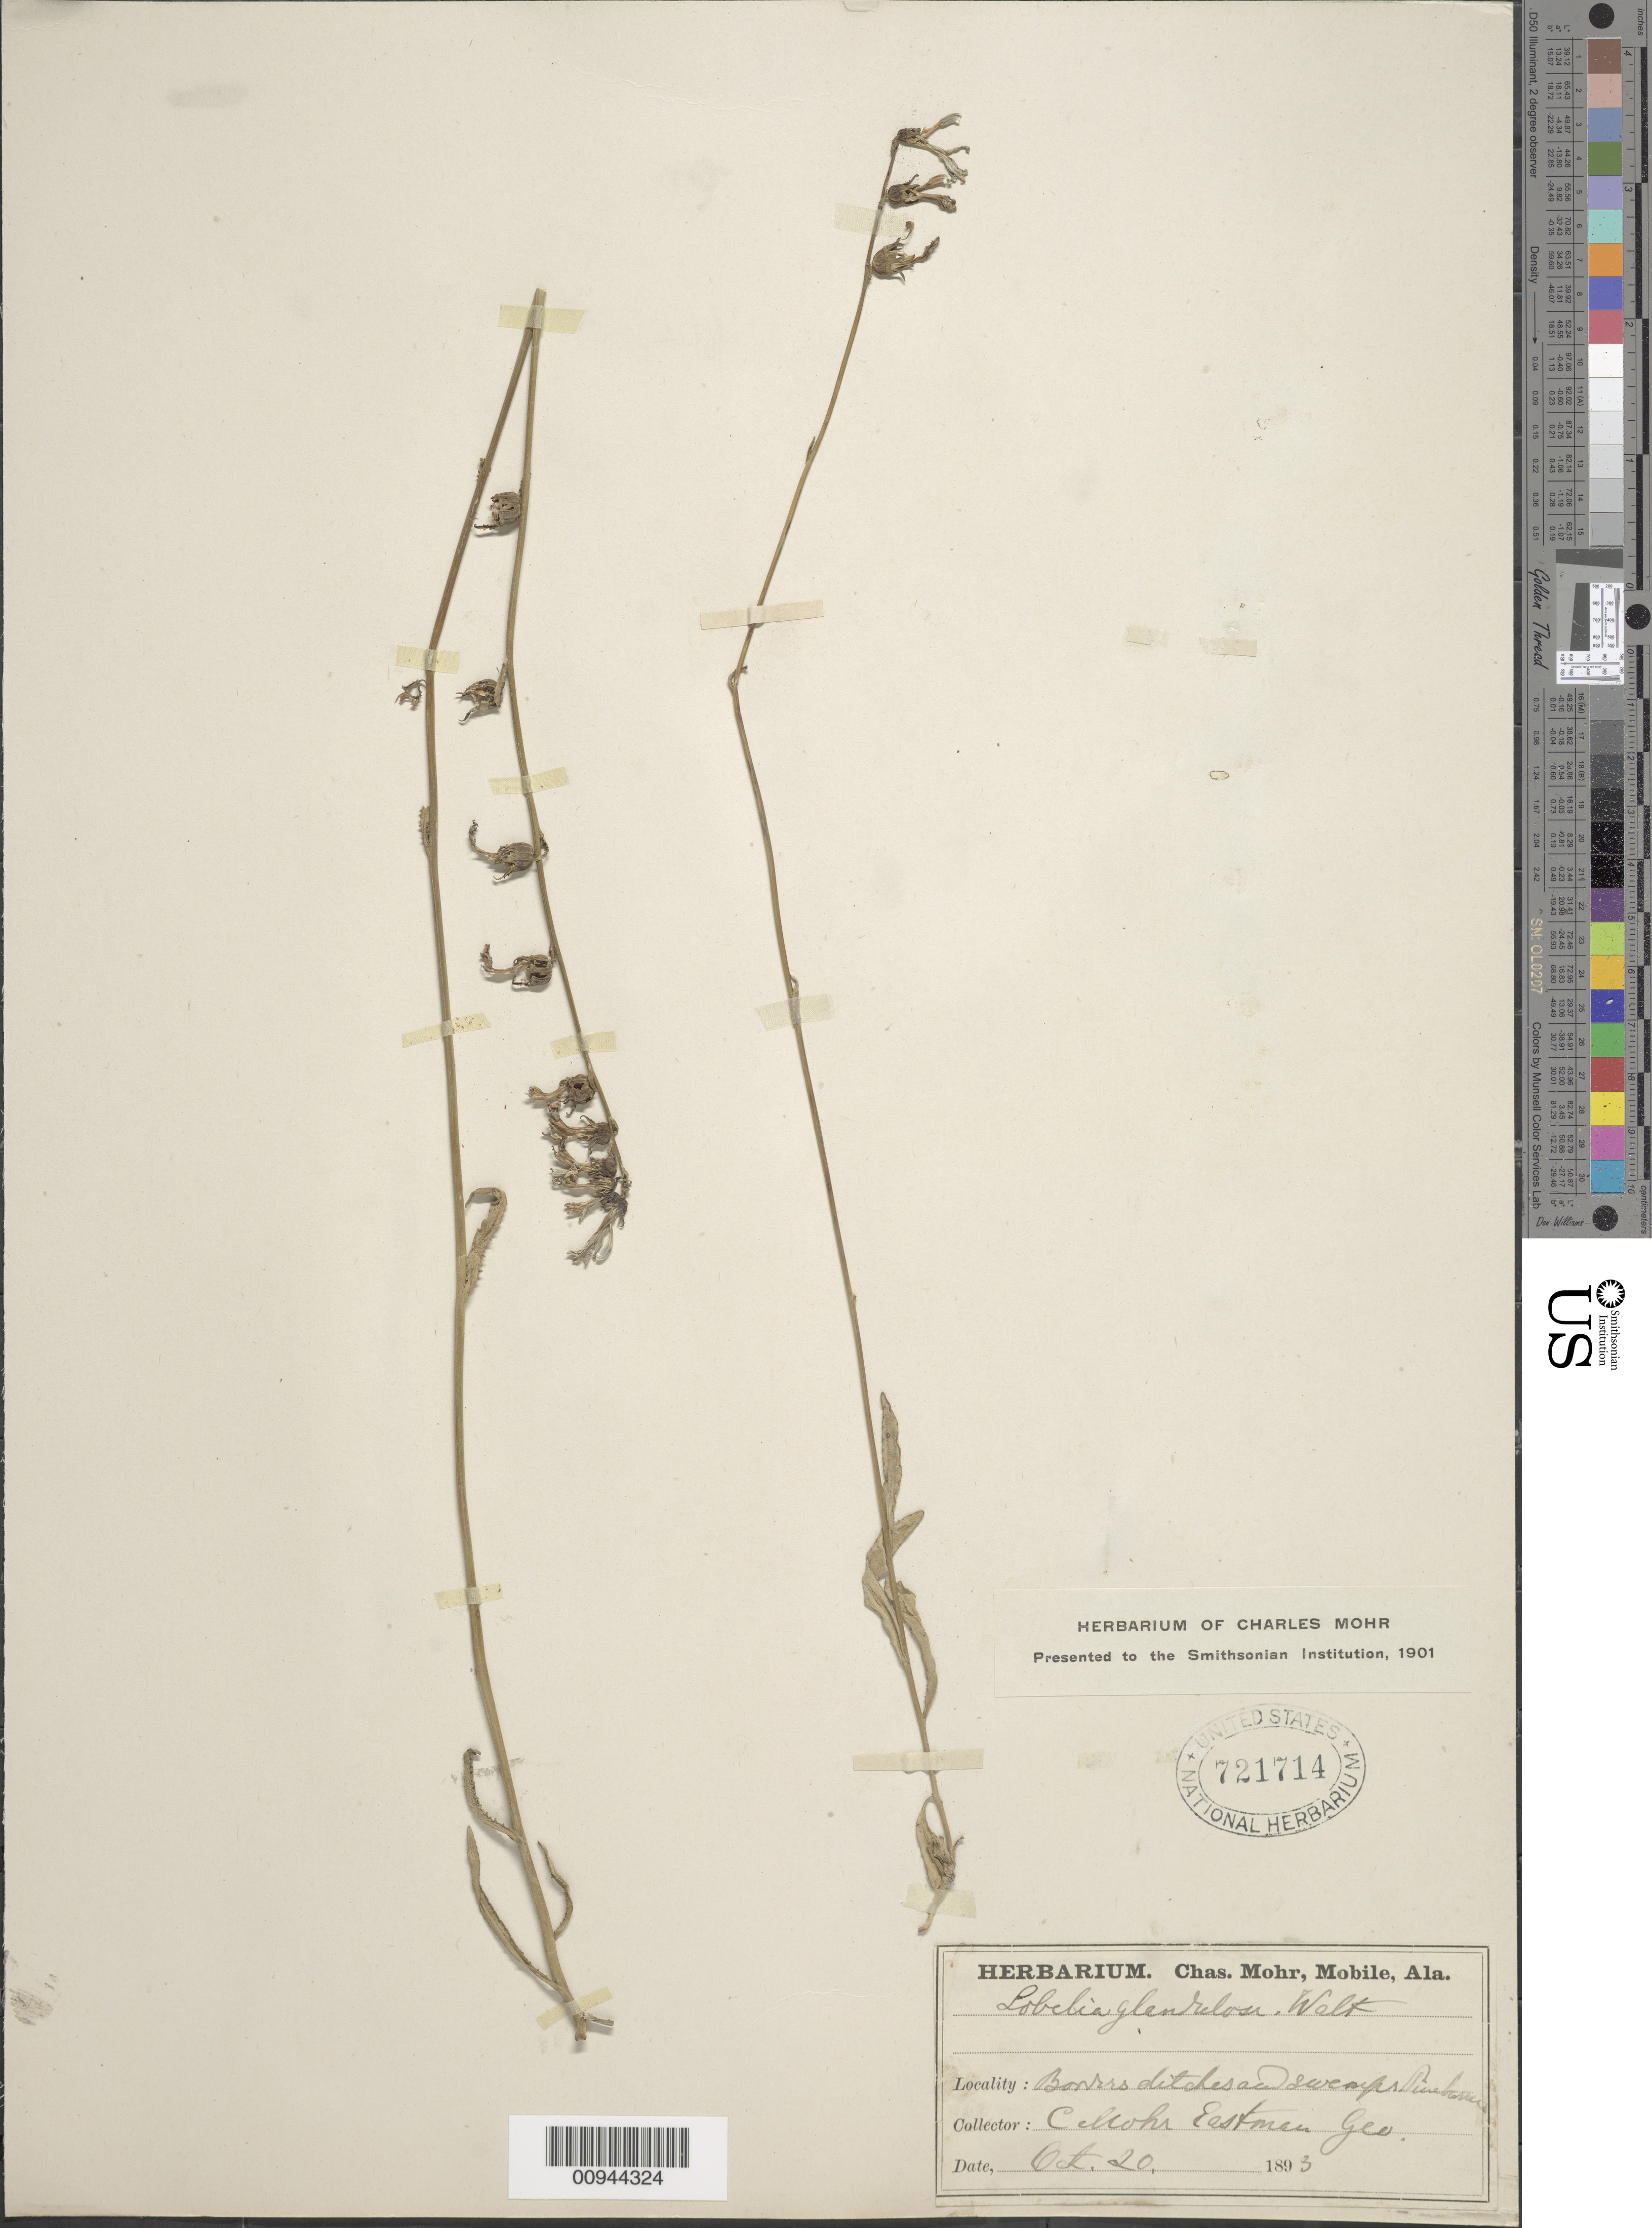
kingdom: Plantae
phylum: Tracheophyta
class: Magnoliopsida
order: Asterales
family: Campanulaceae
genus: Lobelia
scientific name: Lobelia glandulosa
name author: Walter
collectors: ex herb. C. Mohr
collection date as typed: Nov. 10, 1893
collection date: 1893-11-10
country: United States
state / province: South Carolina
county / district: Hampton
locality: Ridgeline (sp.)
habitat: low damp pine barrens borders of swamps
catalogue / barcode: US 721714